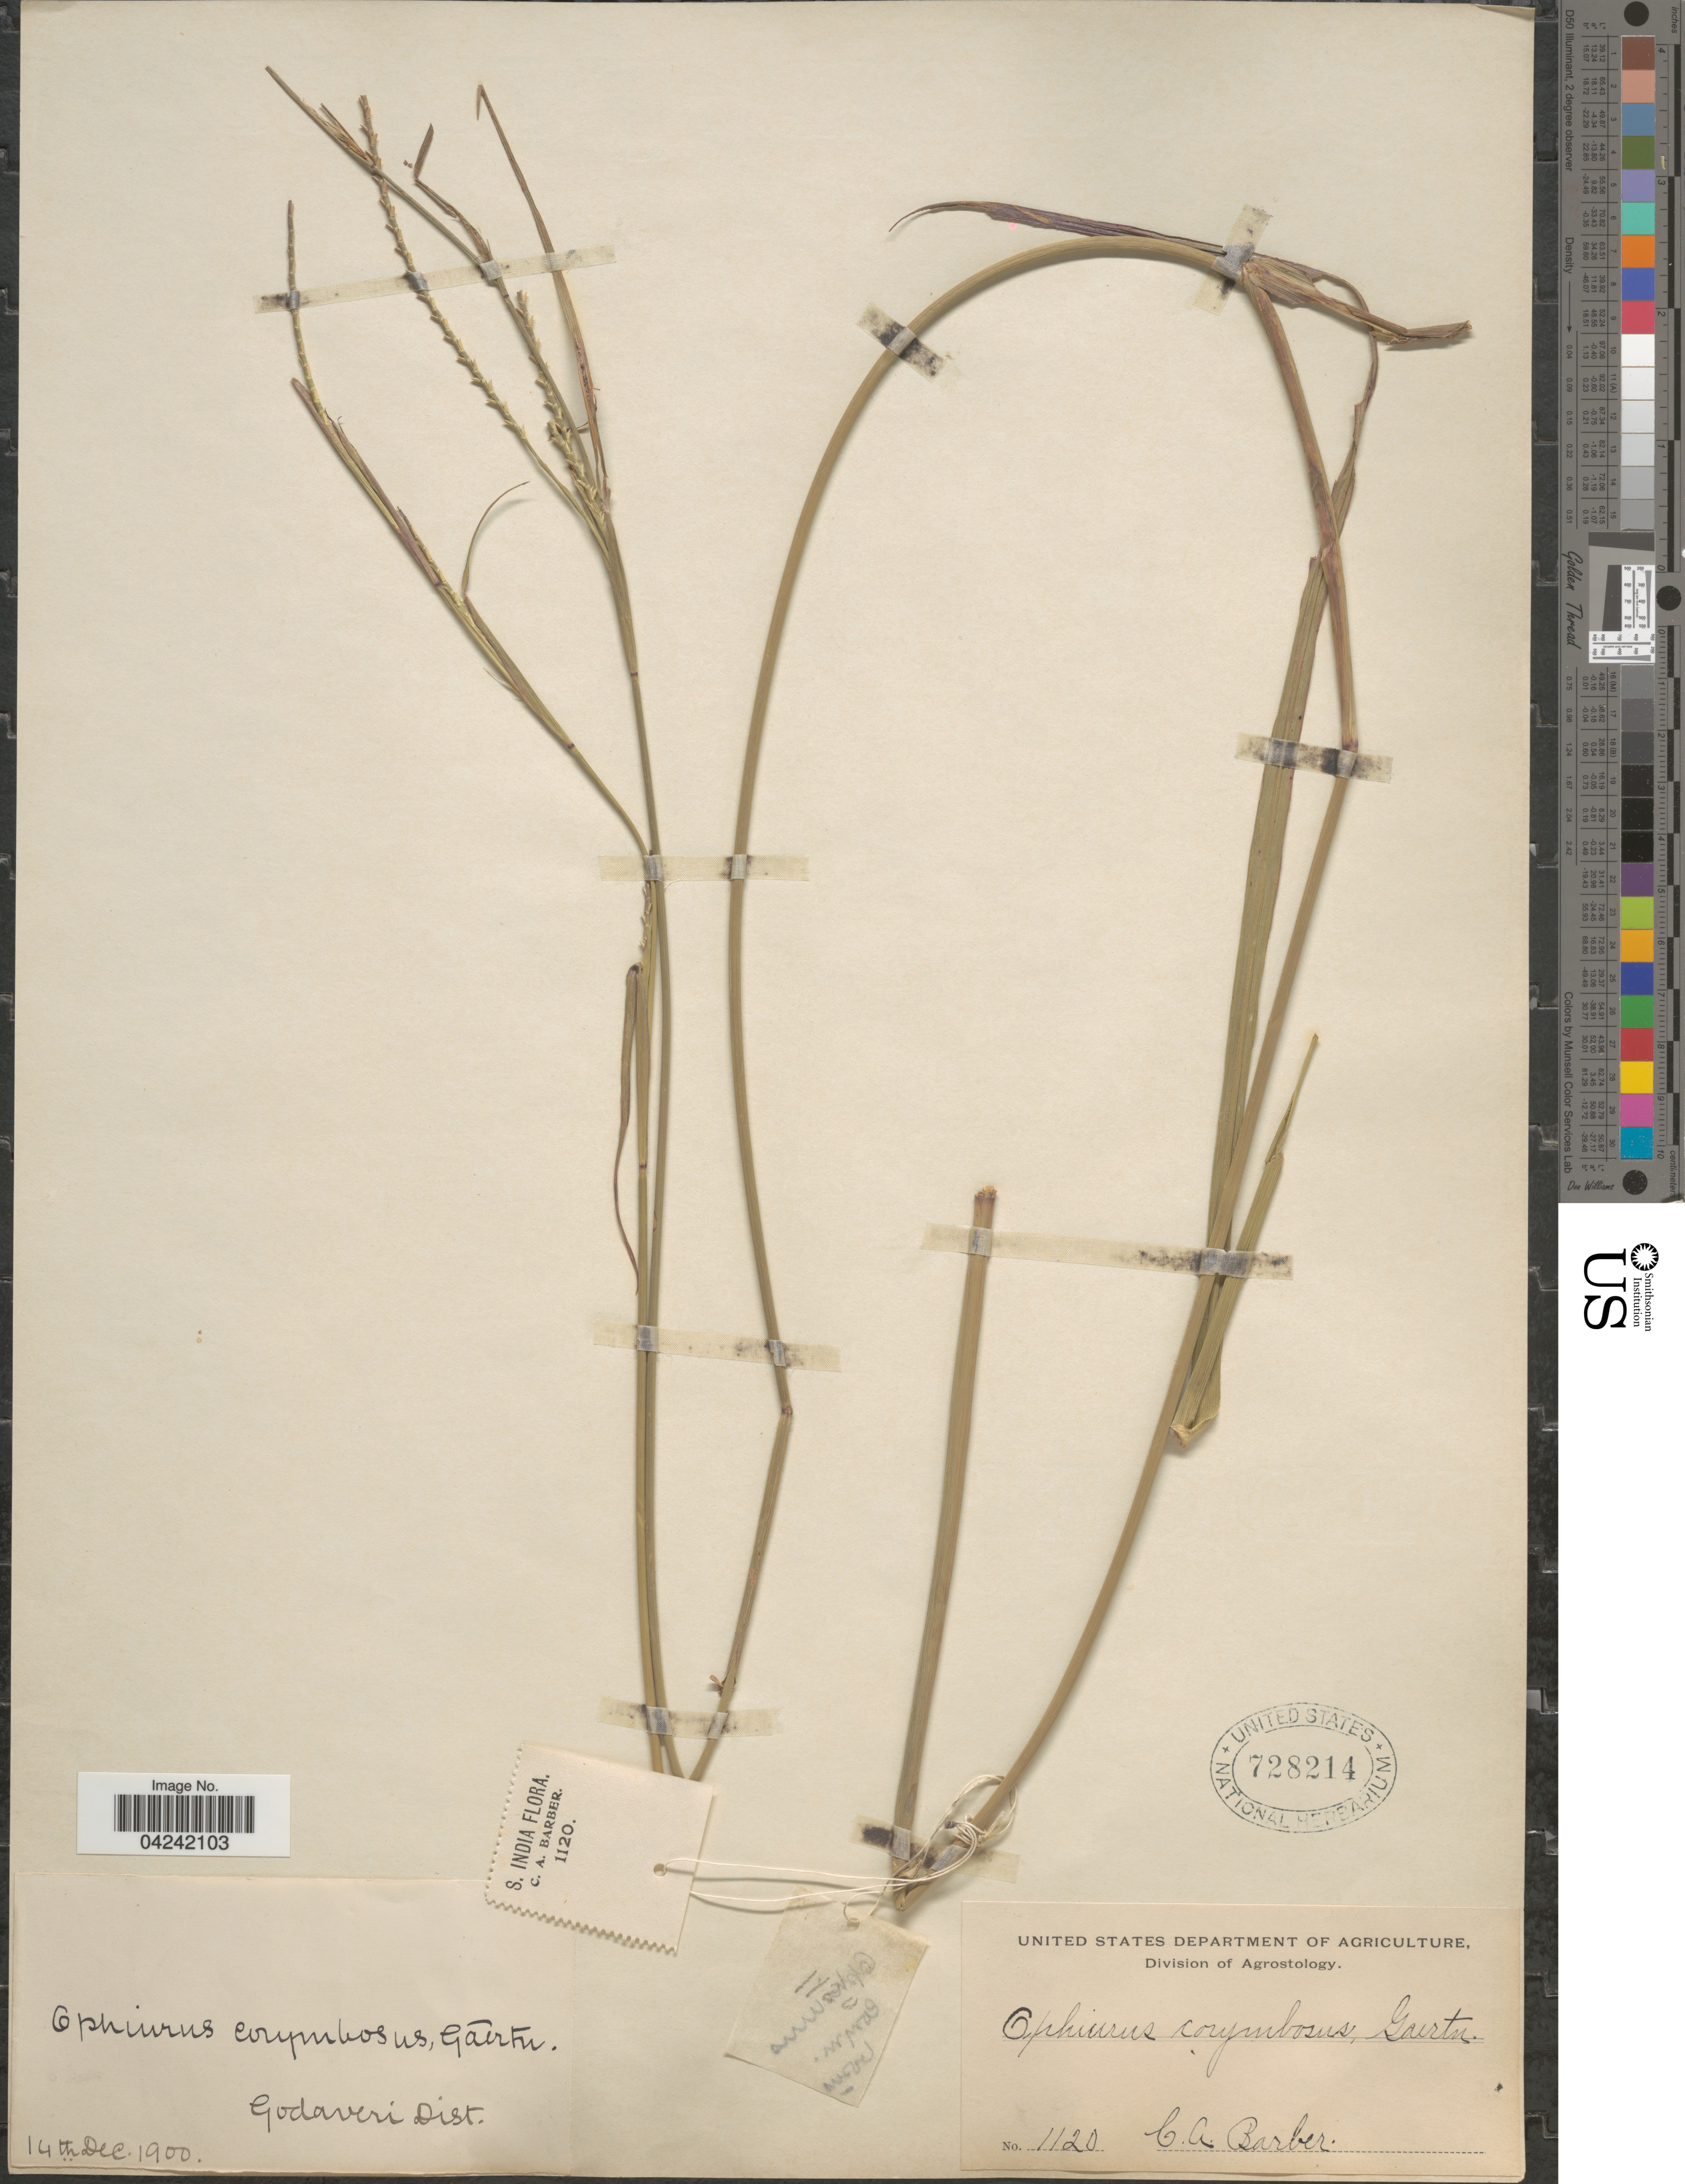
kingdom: Plantae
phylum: Tracheophyta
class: Liliopsida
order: Poales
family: Poaceae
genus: Ophiuros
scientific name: Ophiuros exaltatus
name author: (L.) Kuntze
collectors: C. Barber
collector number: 1120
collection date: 1900-12-14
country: India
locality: S. India. Godaveri Dist.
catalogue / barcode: US 728214